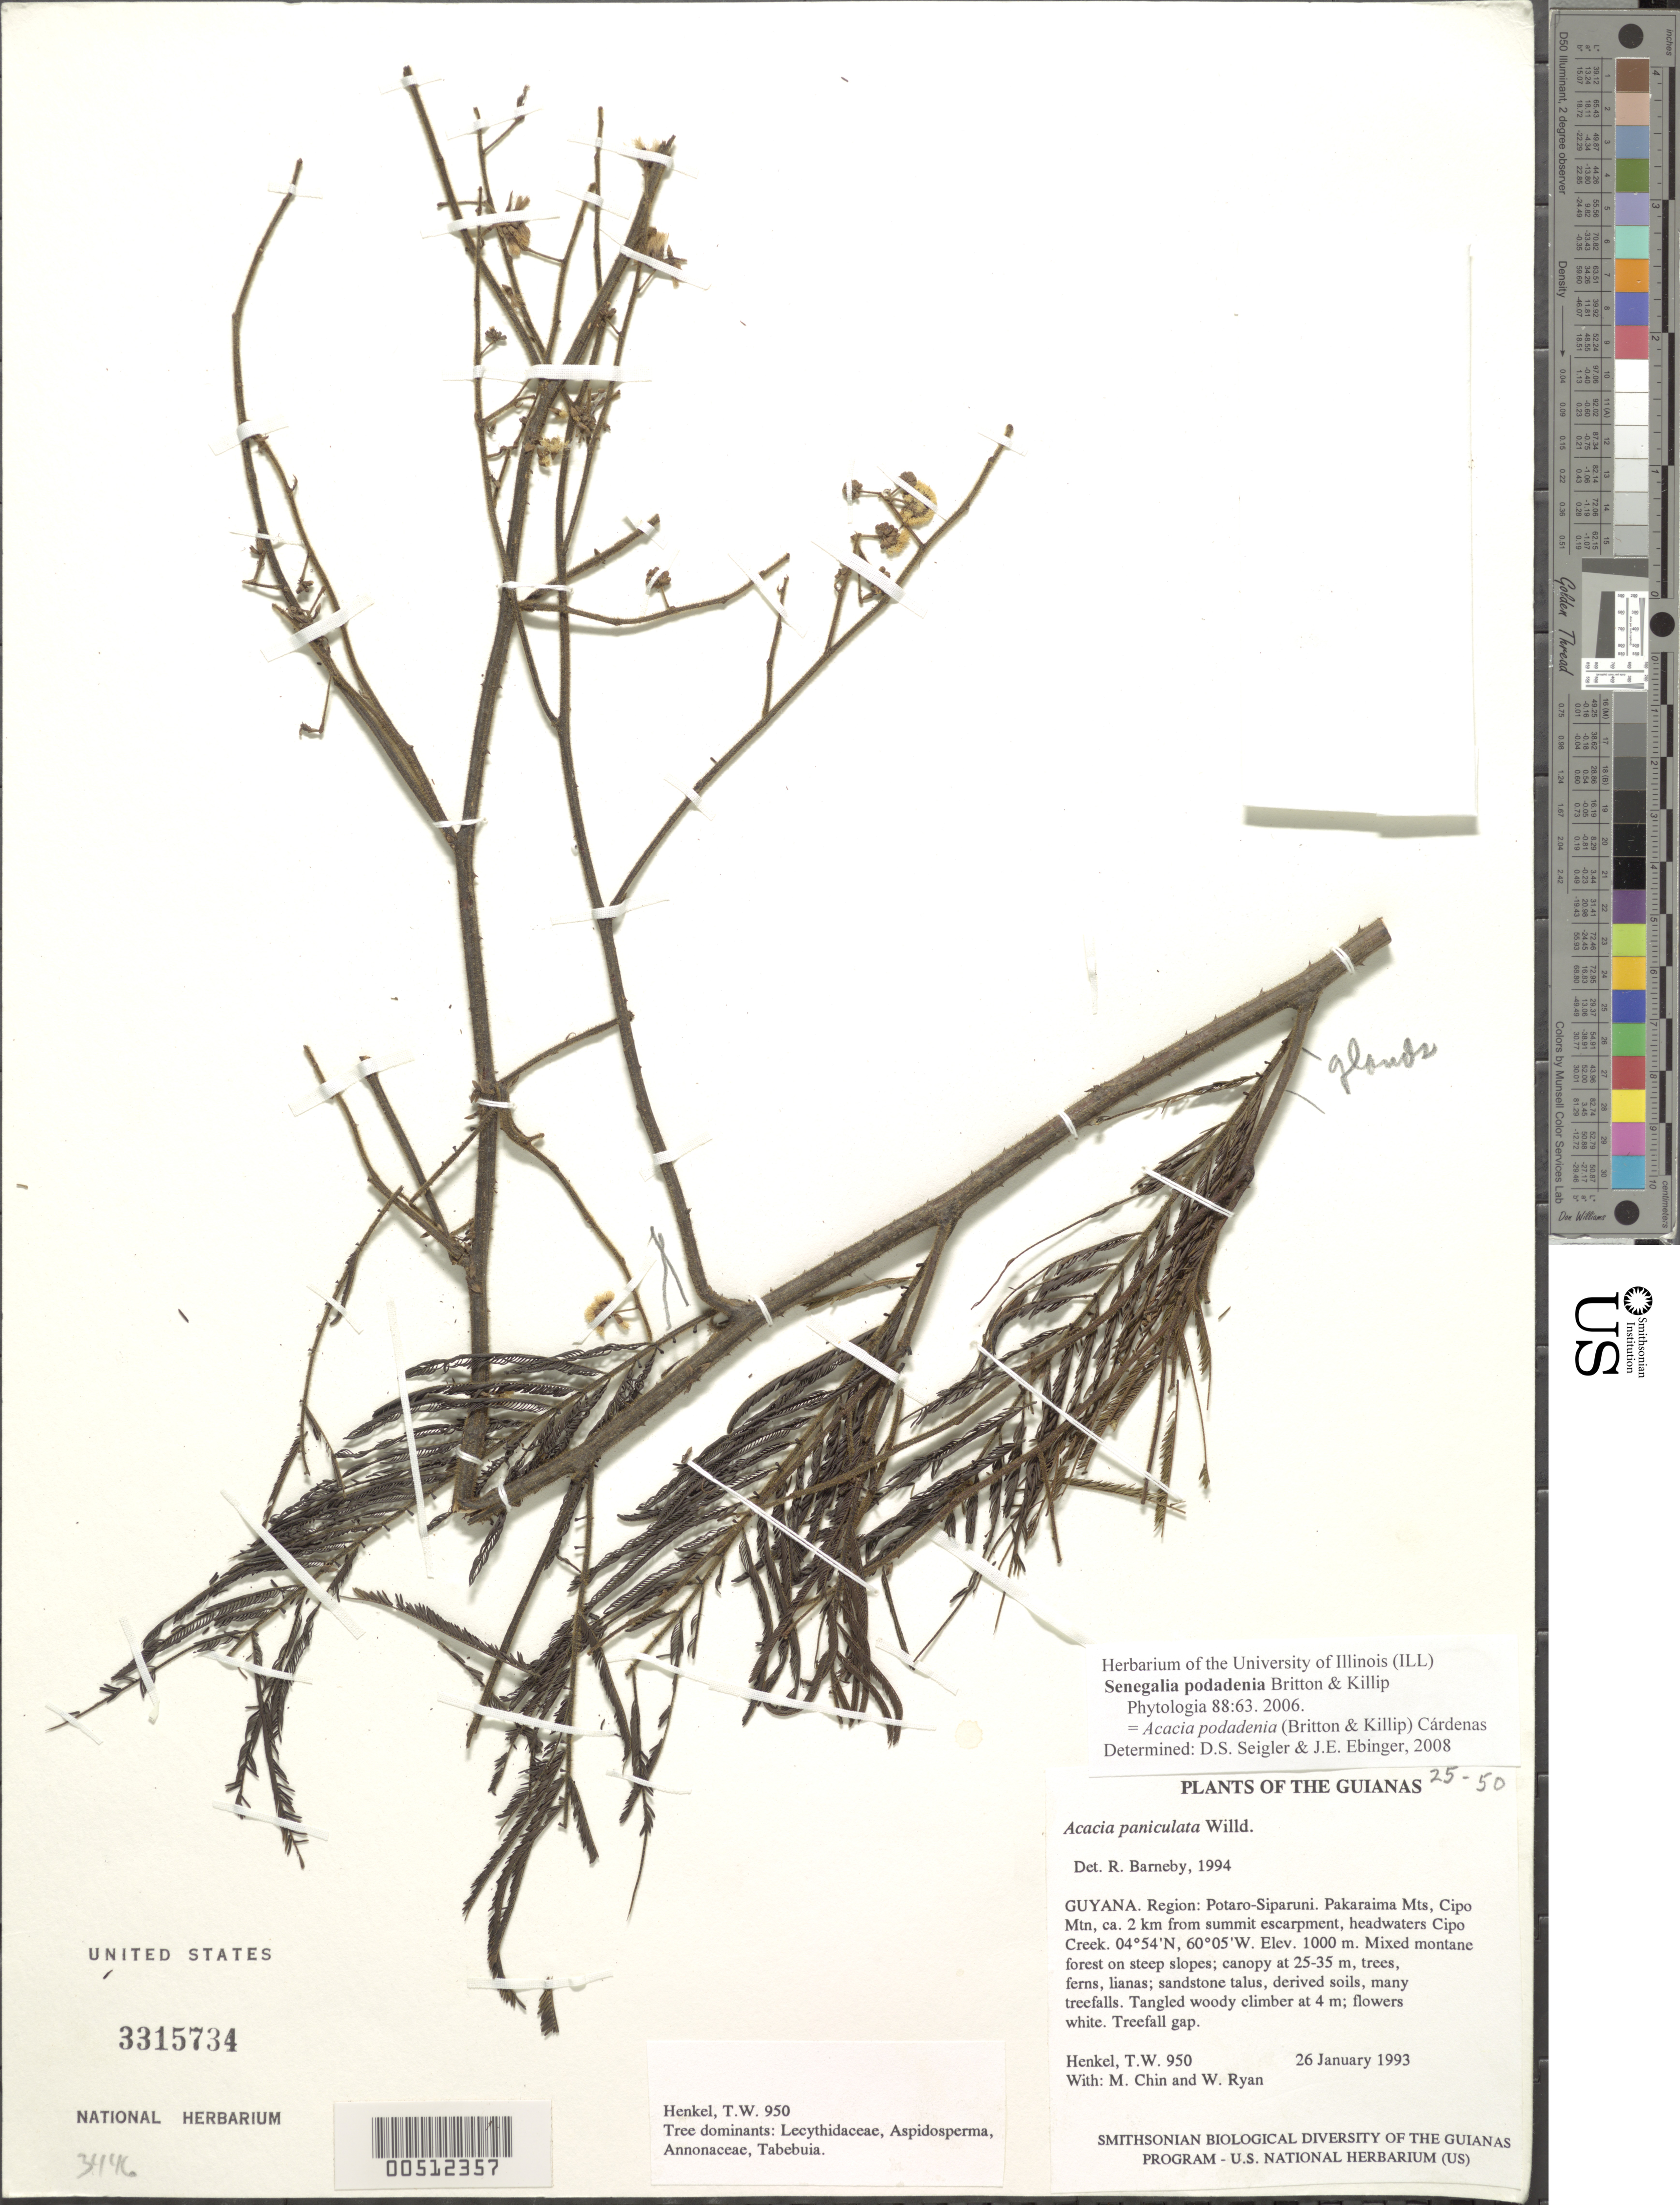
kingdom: Plantae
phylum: Tracheophyta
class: Magnoliopsida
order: Fabales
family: Fabaceae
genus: Senegalia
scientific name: Senegalia podadenia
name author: Britton & Killip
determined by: Ebinger, J. E.; Seigler, David S.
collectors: T. Henkel, M. Chin & W. Ryan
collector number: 950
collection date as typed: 26 January 1993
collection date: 1993-01-26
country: Guyana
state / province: Potaro-Siparuni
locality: Pakaraima Mts, Cipo Mtn, ca. 2 km from summit escarpment, headwaters Cipo Creek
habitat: Mixed montane forest on steep slopes; canopy at 25-35 m; sandstone talus, derived soils, many treefalls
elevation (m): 1000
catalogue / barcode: US 3315734